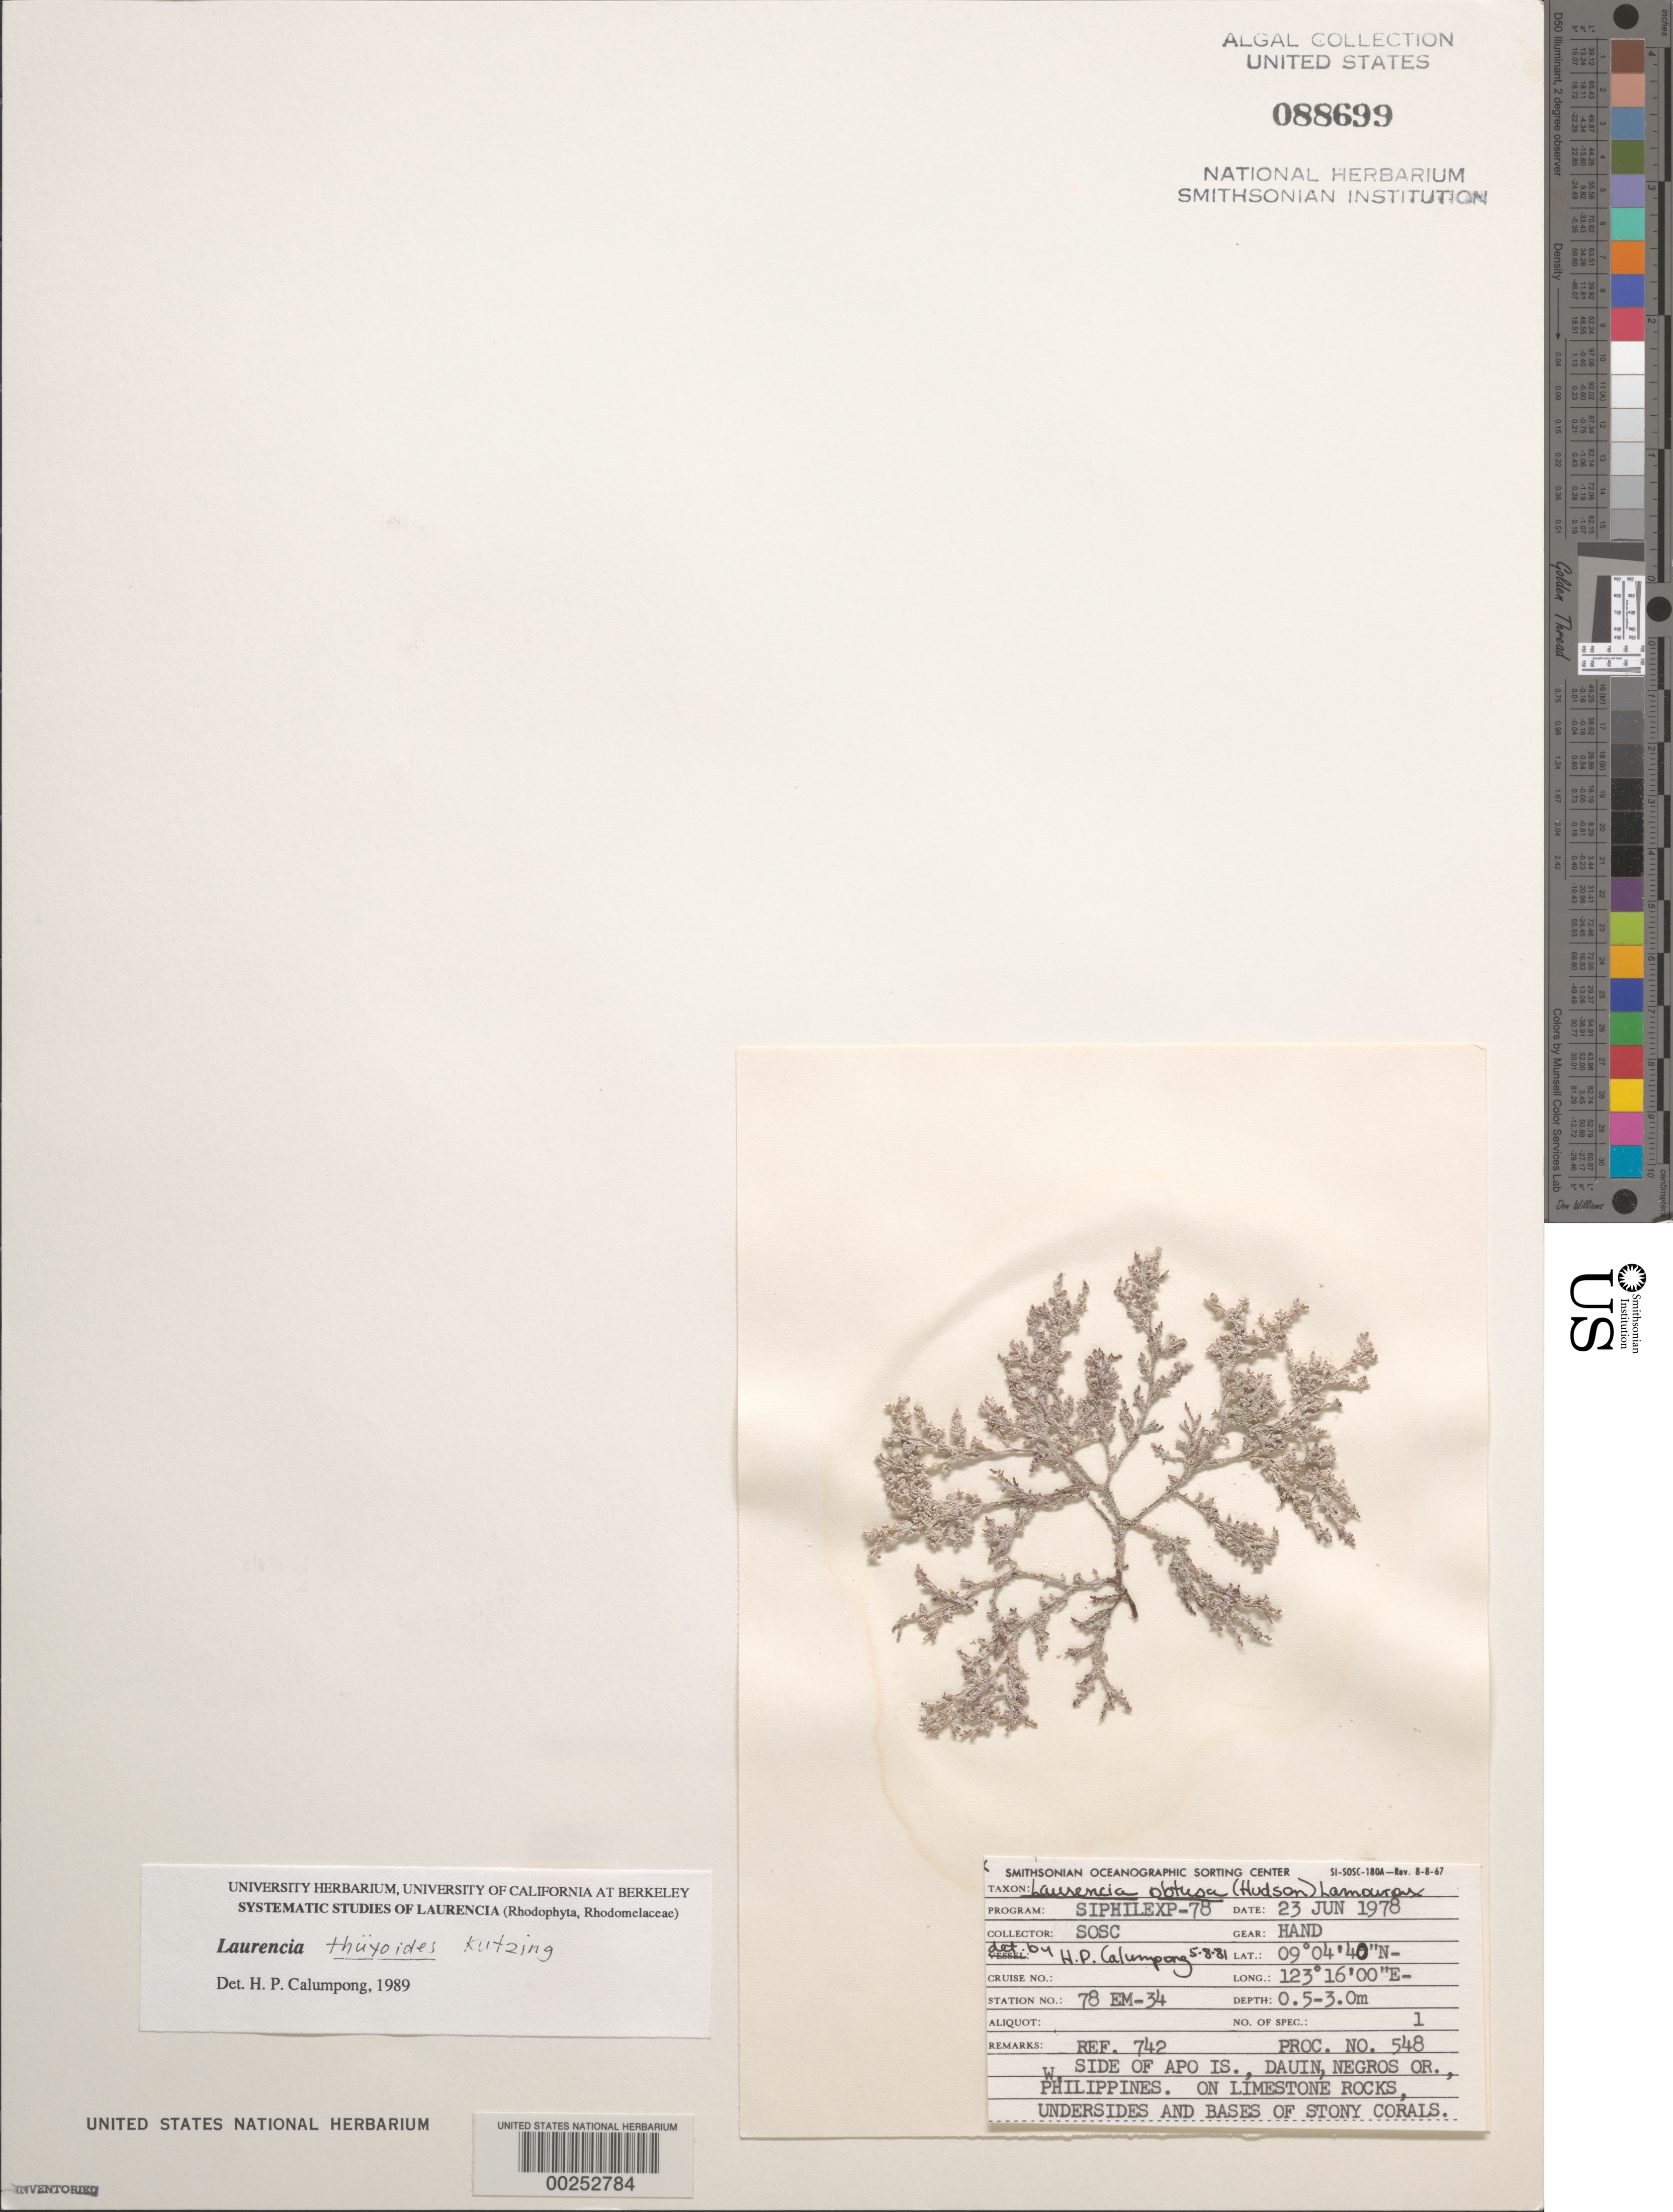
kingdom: Plantae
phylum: Rhodophyta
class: Florideophyceae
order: Ceramiales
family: Rhodomelaceae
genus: Palisada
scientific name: Palisada thuyoides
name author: (Kützing) Cassano et al.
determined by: Algae name updating Project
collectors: SOSC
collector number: Station 78 Em-34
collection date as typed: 23 Jun 1978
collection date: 1978-06-23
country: Philippines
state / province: Central Visayas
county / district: Negros Oriental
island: Apo Island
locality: Apo Island, Dauin, Negros Oriental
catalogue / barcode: US 88699